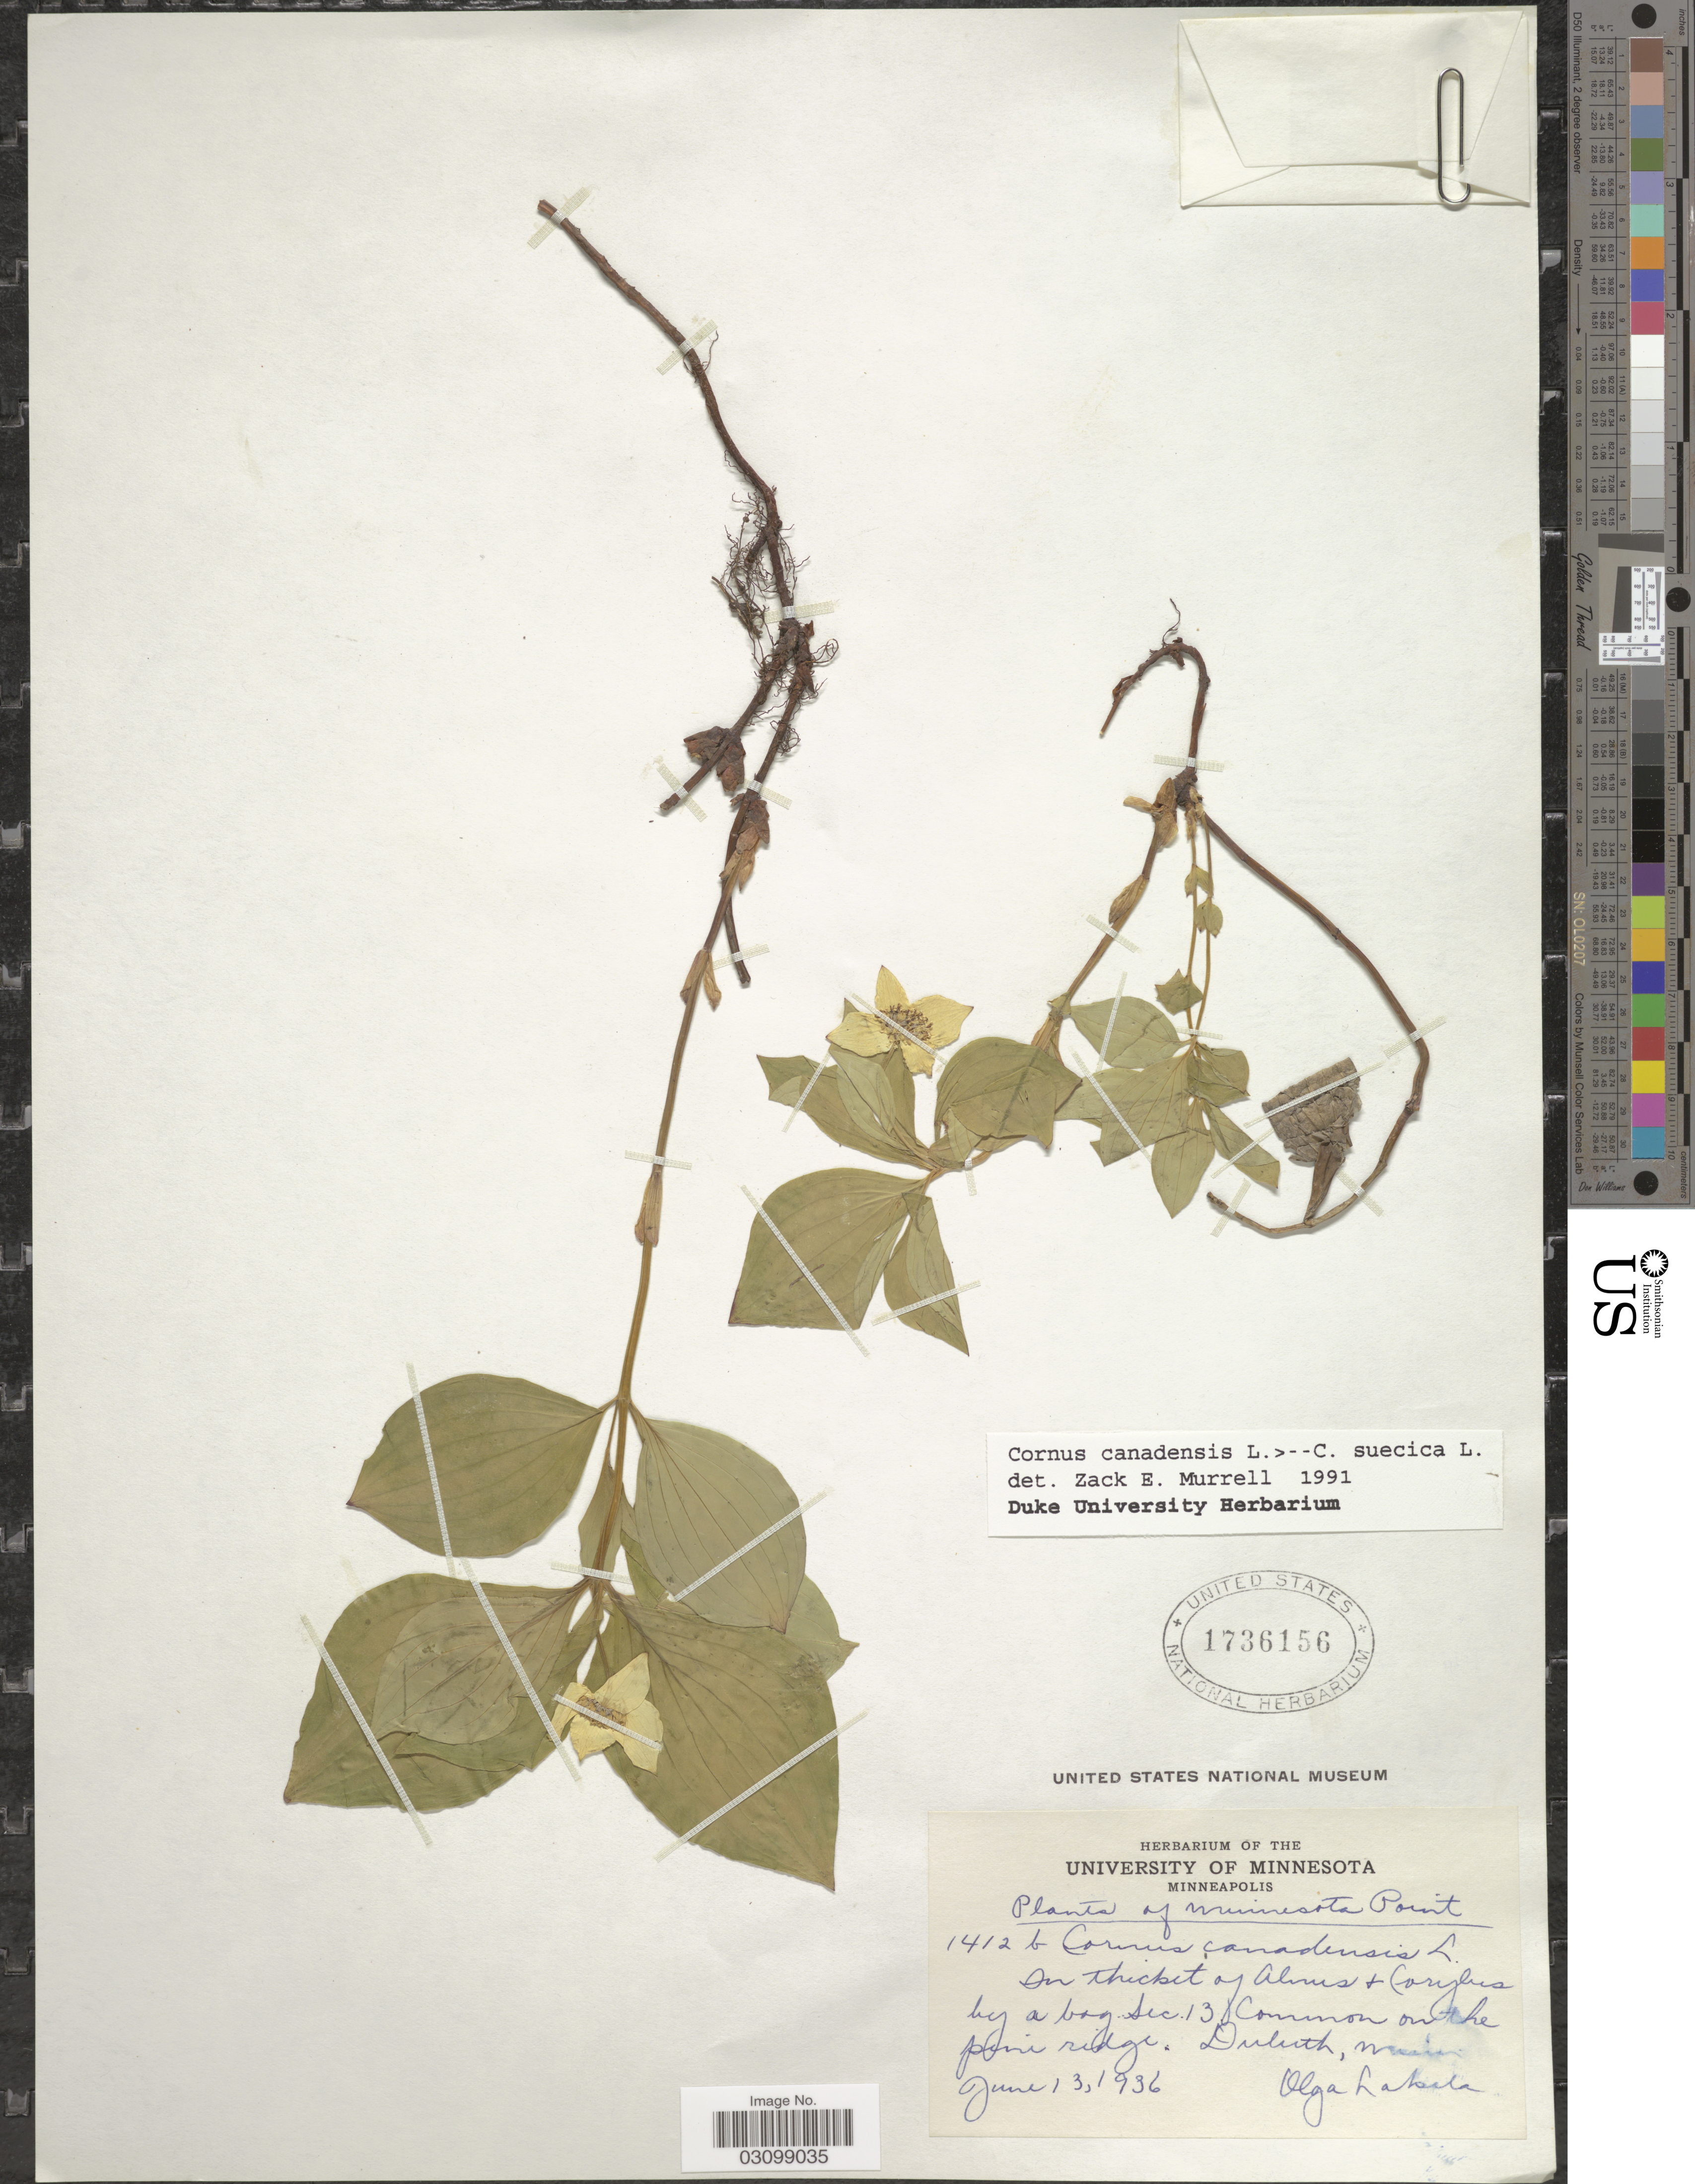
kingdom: Plantae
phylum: Tracheophyta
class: Magnoliopsida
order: Cornales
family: Cornaceae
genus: Cornus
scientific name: Cornus sp.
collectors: O. K. Lakela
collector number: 1412b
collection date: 1936-06-13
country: United States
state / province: Maine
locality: In thicket of Almus + Corylus by a bog Sec 13, Duluth.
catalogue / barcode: US 1736156